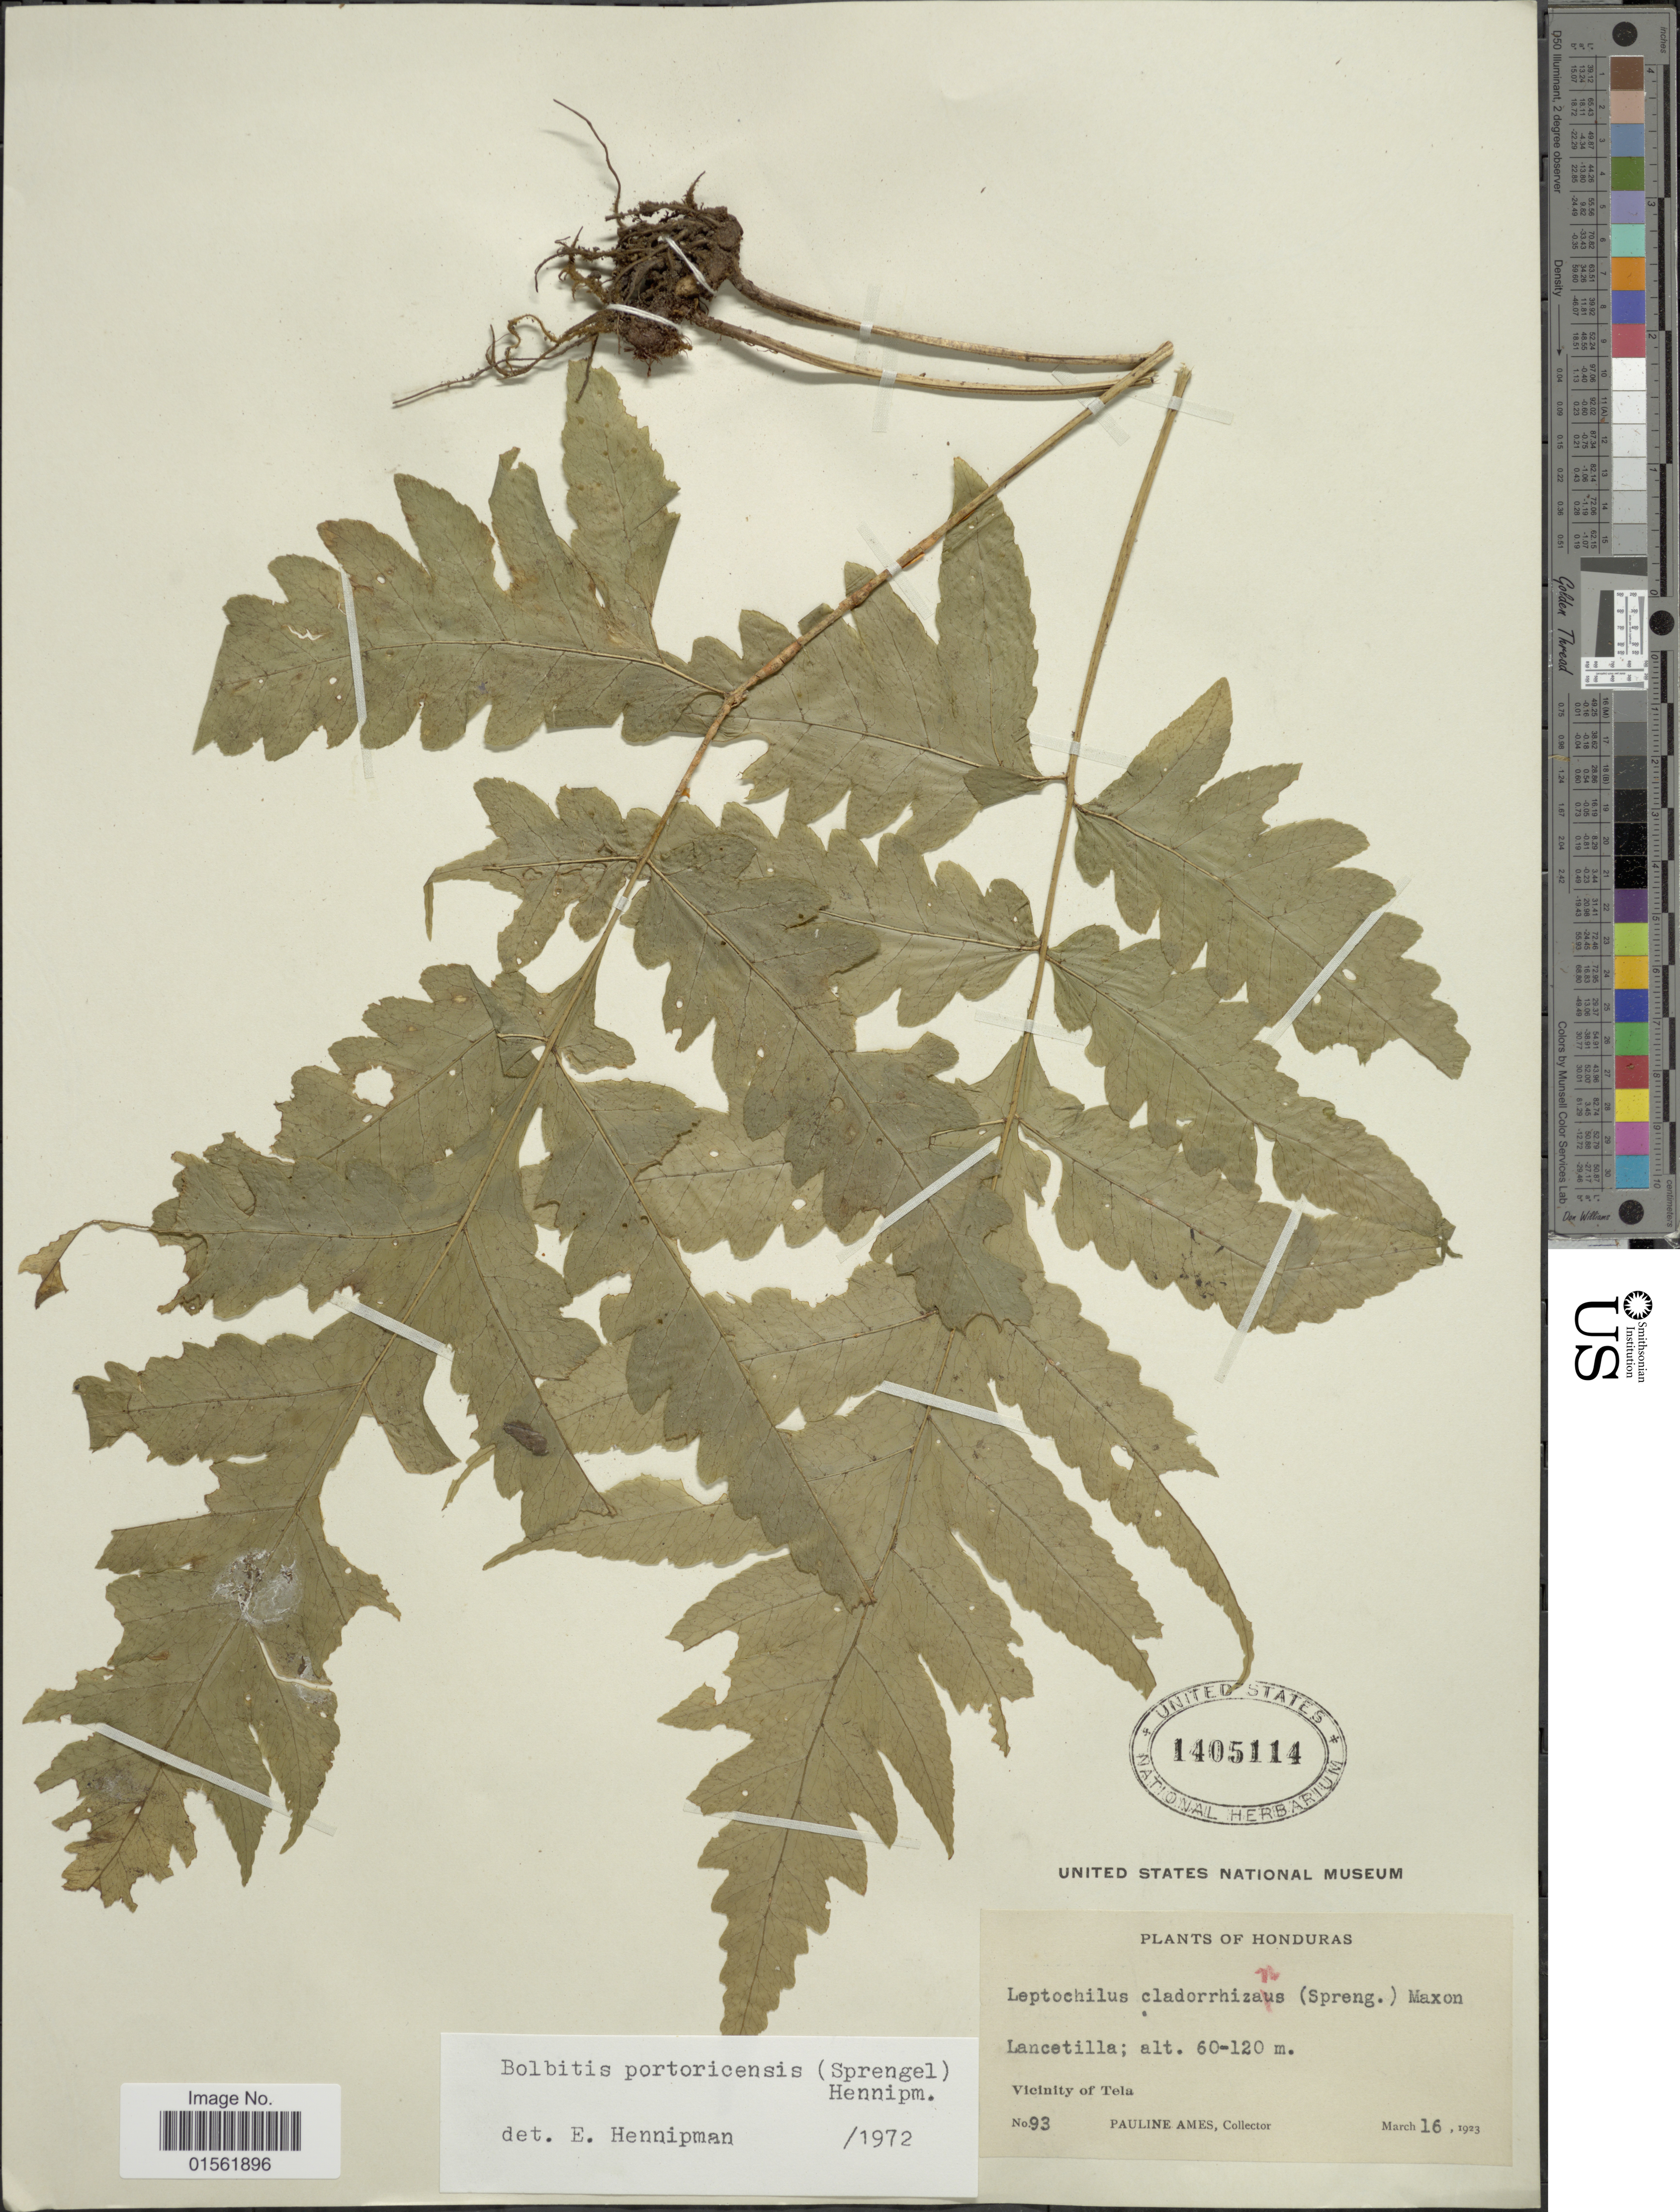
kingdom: Plantae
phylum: Tracheophyta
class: Polypodiopsida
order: Polypodiales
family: Dryopteridaceae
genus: Bolbitis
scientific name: Bolbitis portoricensis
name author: (Spreng.) Hennipman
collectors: P. Ames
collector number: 93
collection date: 1923-03-16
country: Honduras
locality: Lancetilla. Vicinity of Tela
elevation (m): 60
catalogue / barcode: US 1405114